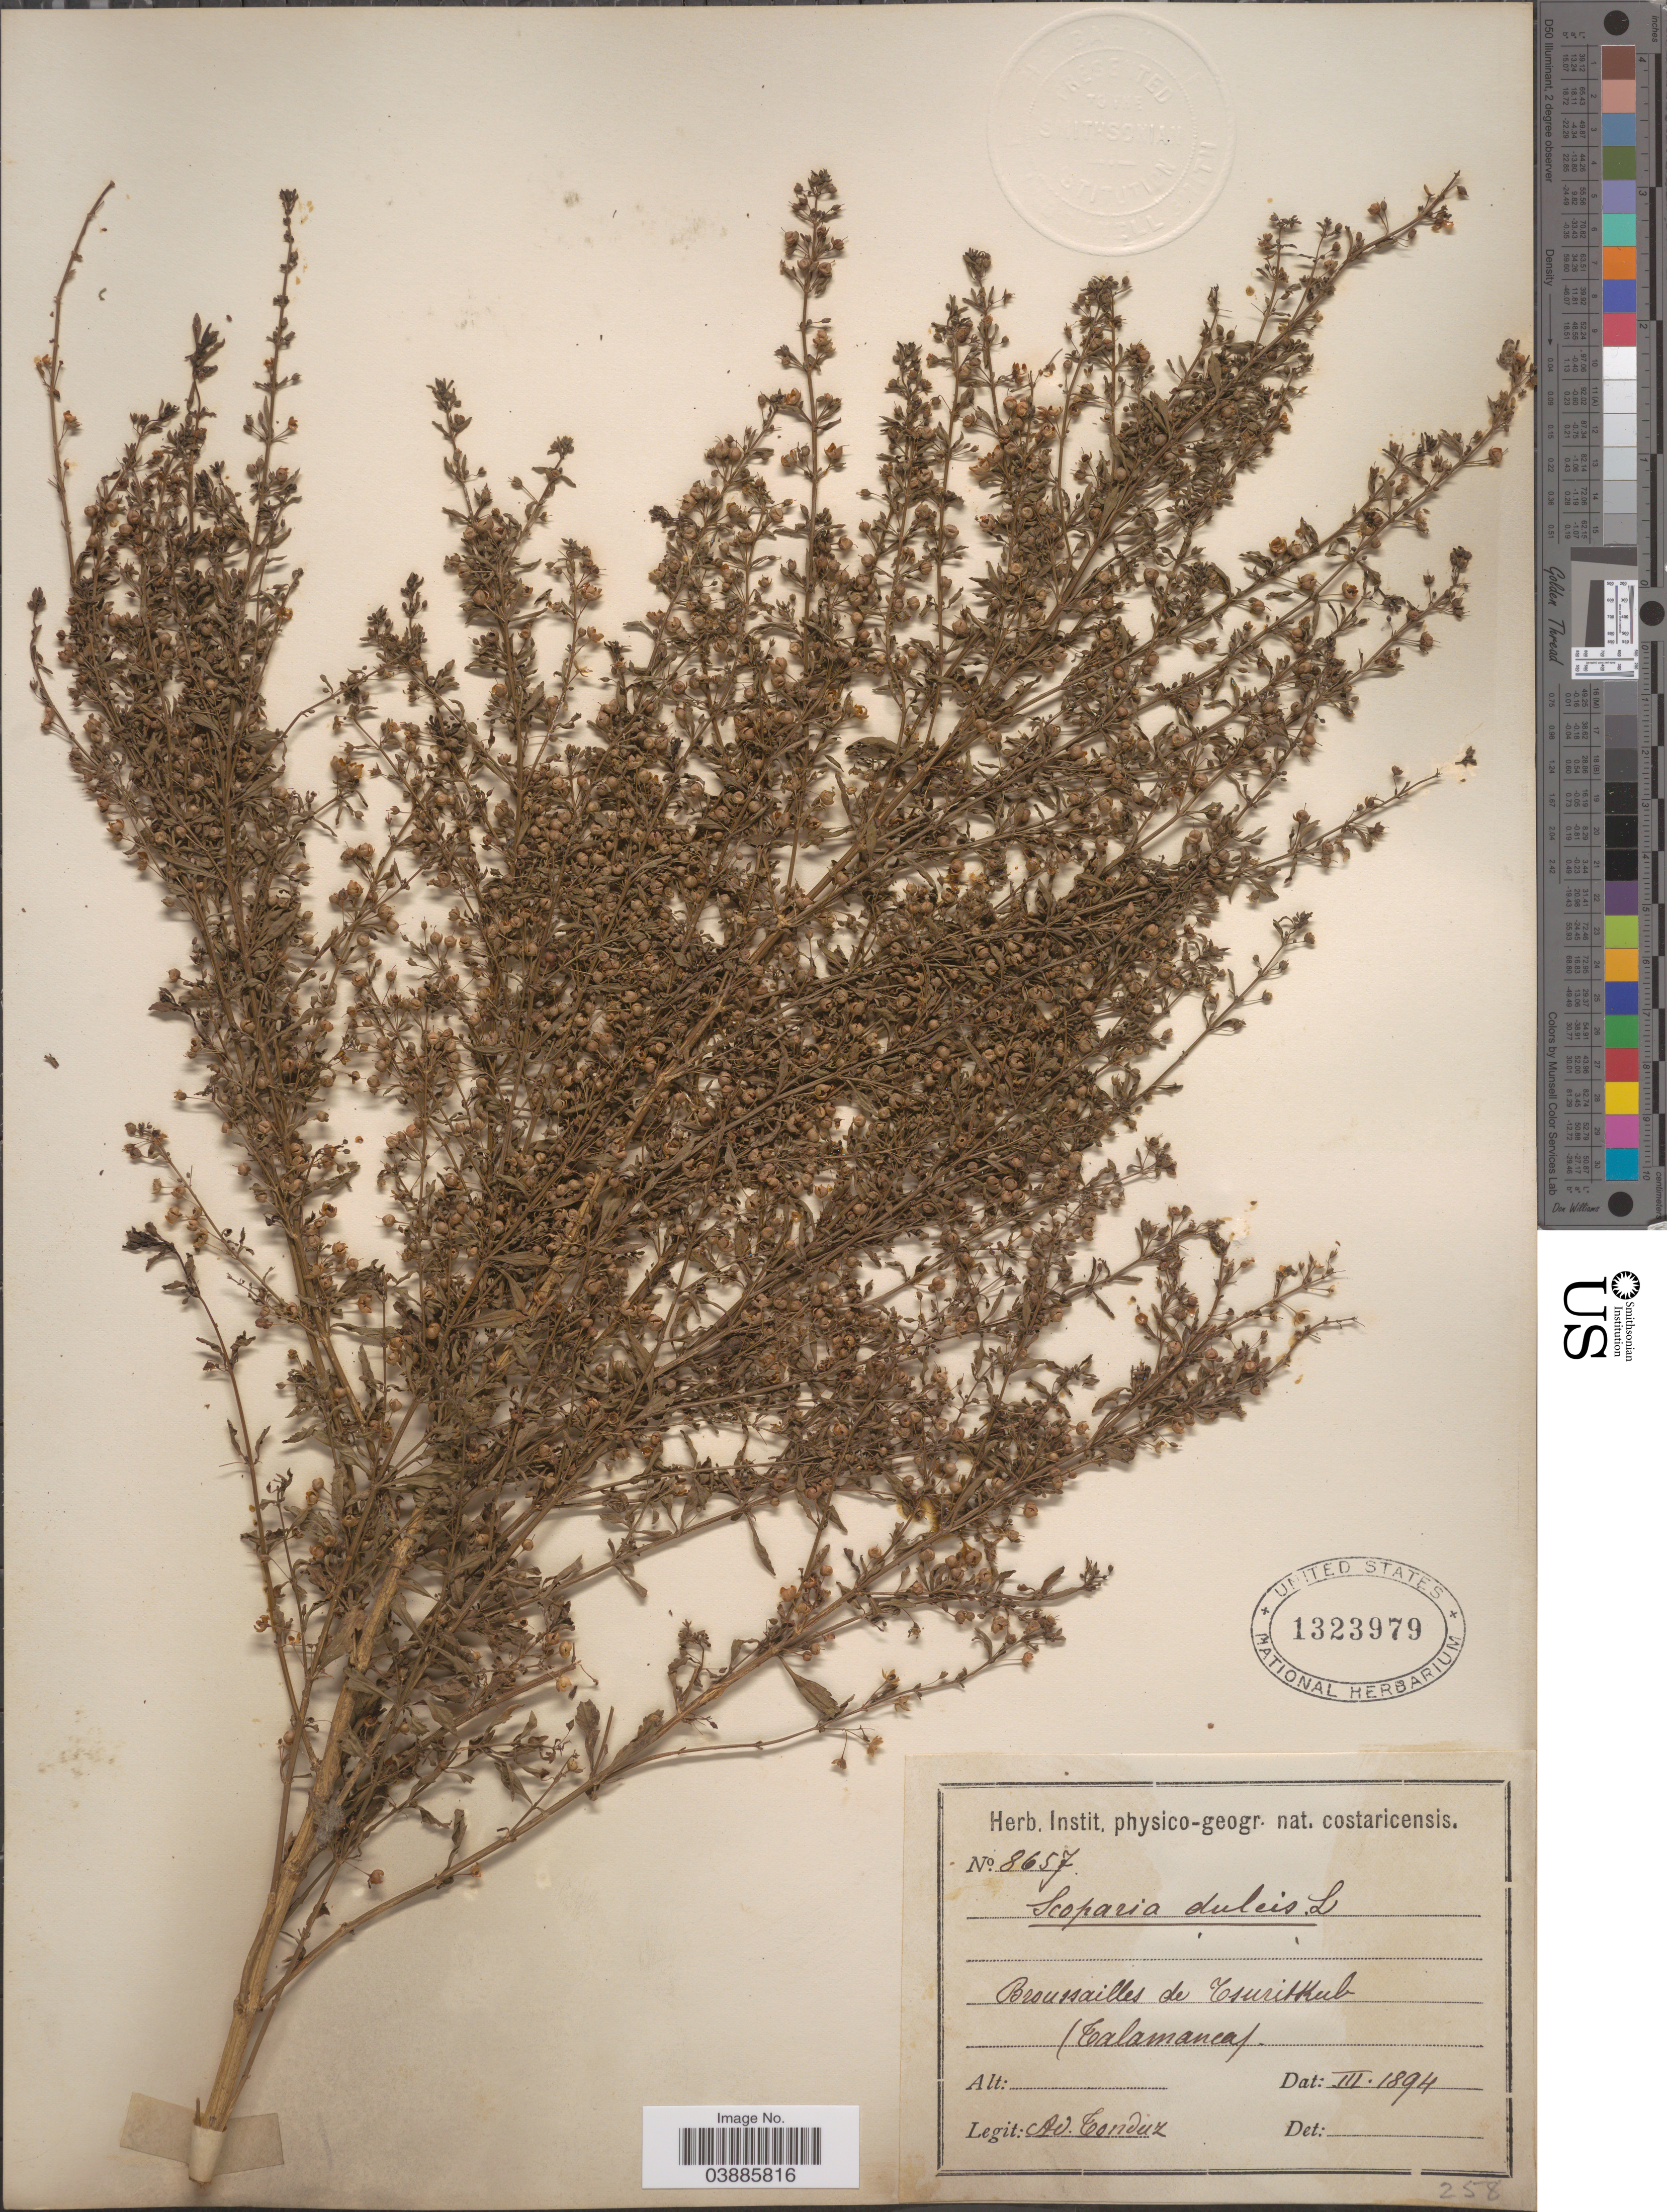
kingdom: Plantae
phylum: Tracheophyta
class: Magnoliopsida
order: Lamiales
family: Plantaginaceae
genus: Scoparia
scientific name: Scoparia dulcis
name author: L.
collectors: A. Tonduz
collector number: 8657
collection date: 1894-03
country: Costa Rica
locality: Broussailles de Tsuritkub (Talamanca).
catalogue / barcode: US 1323979